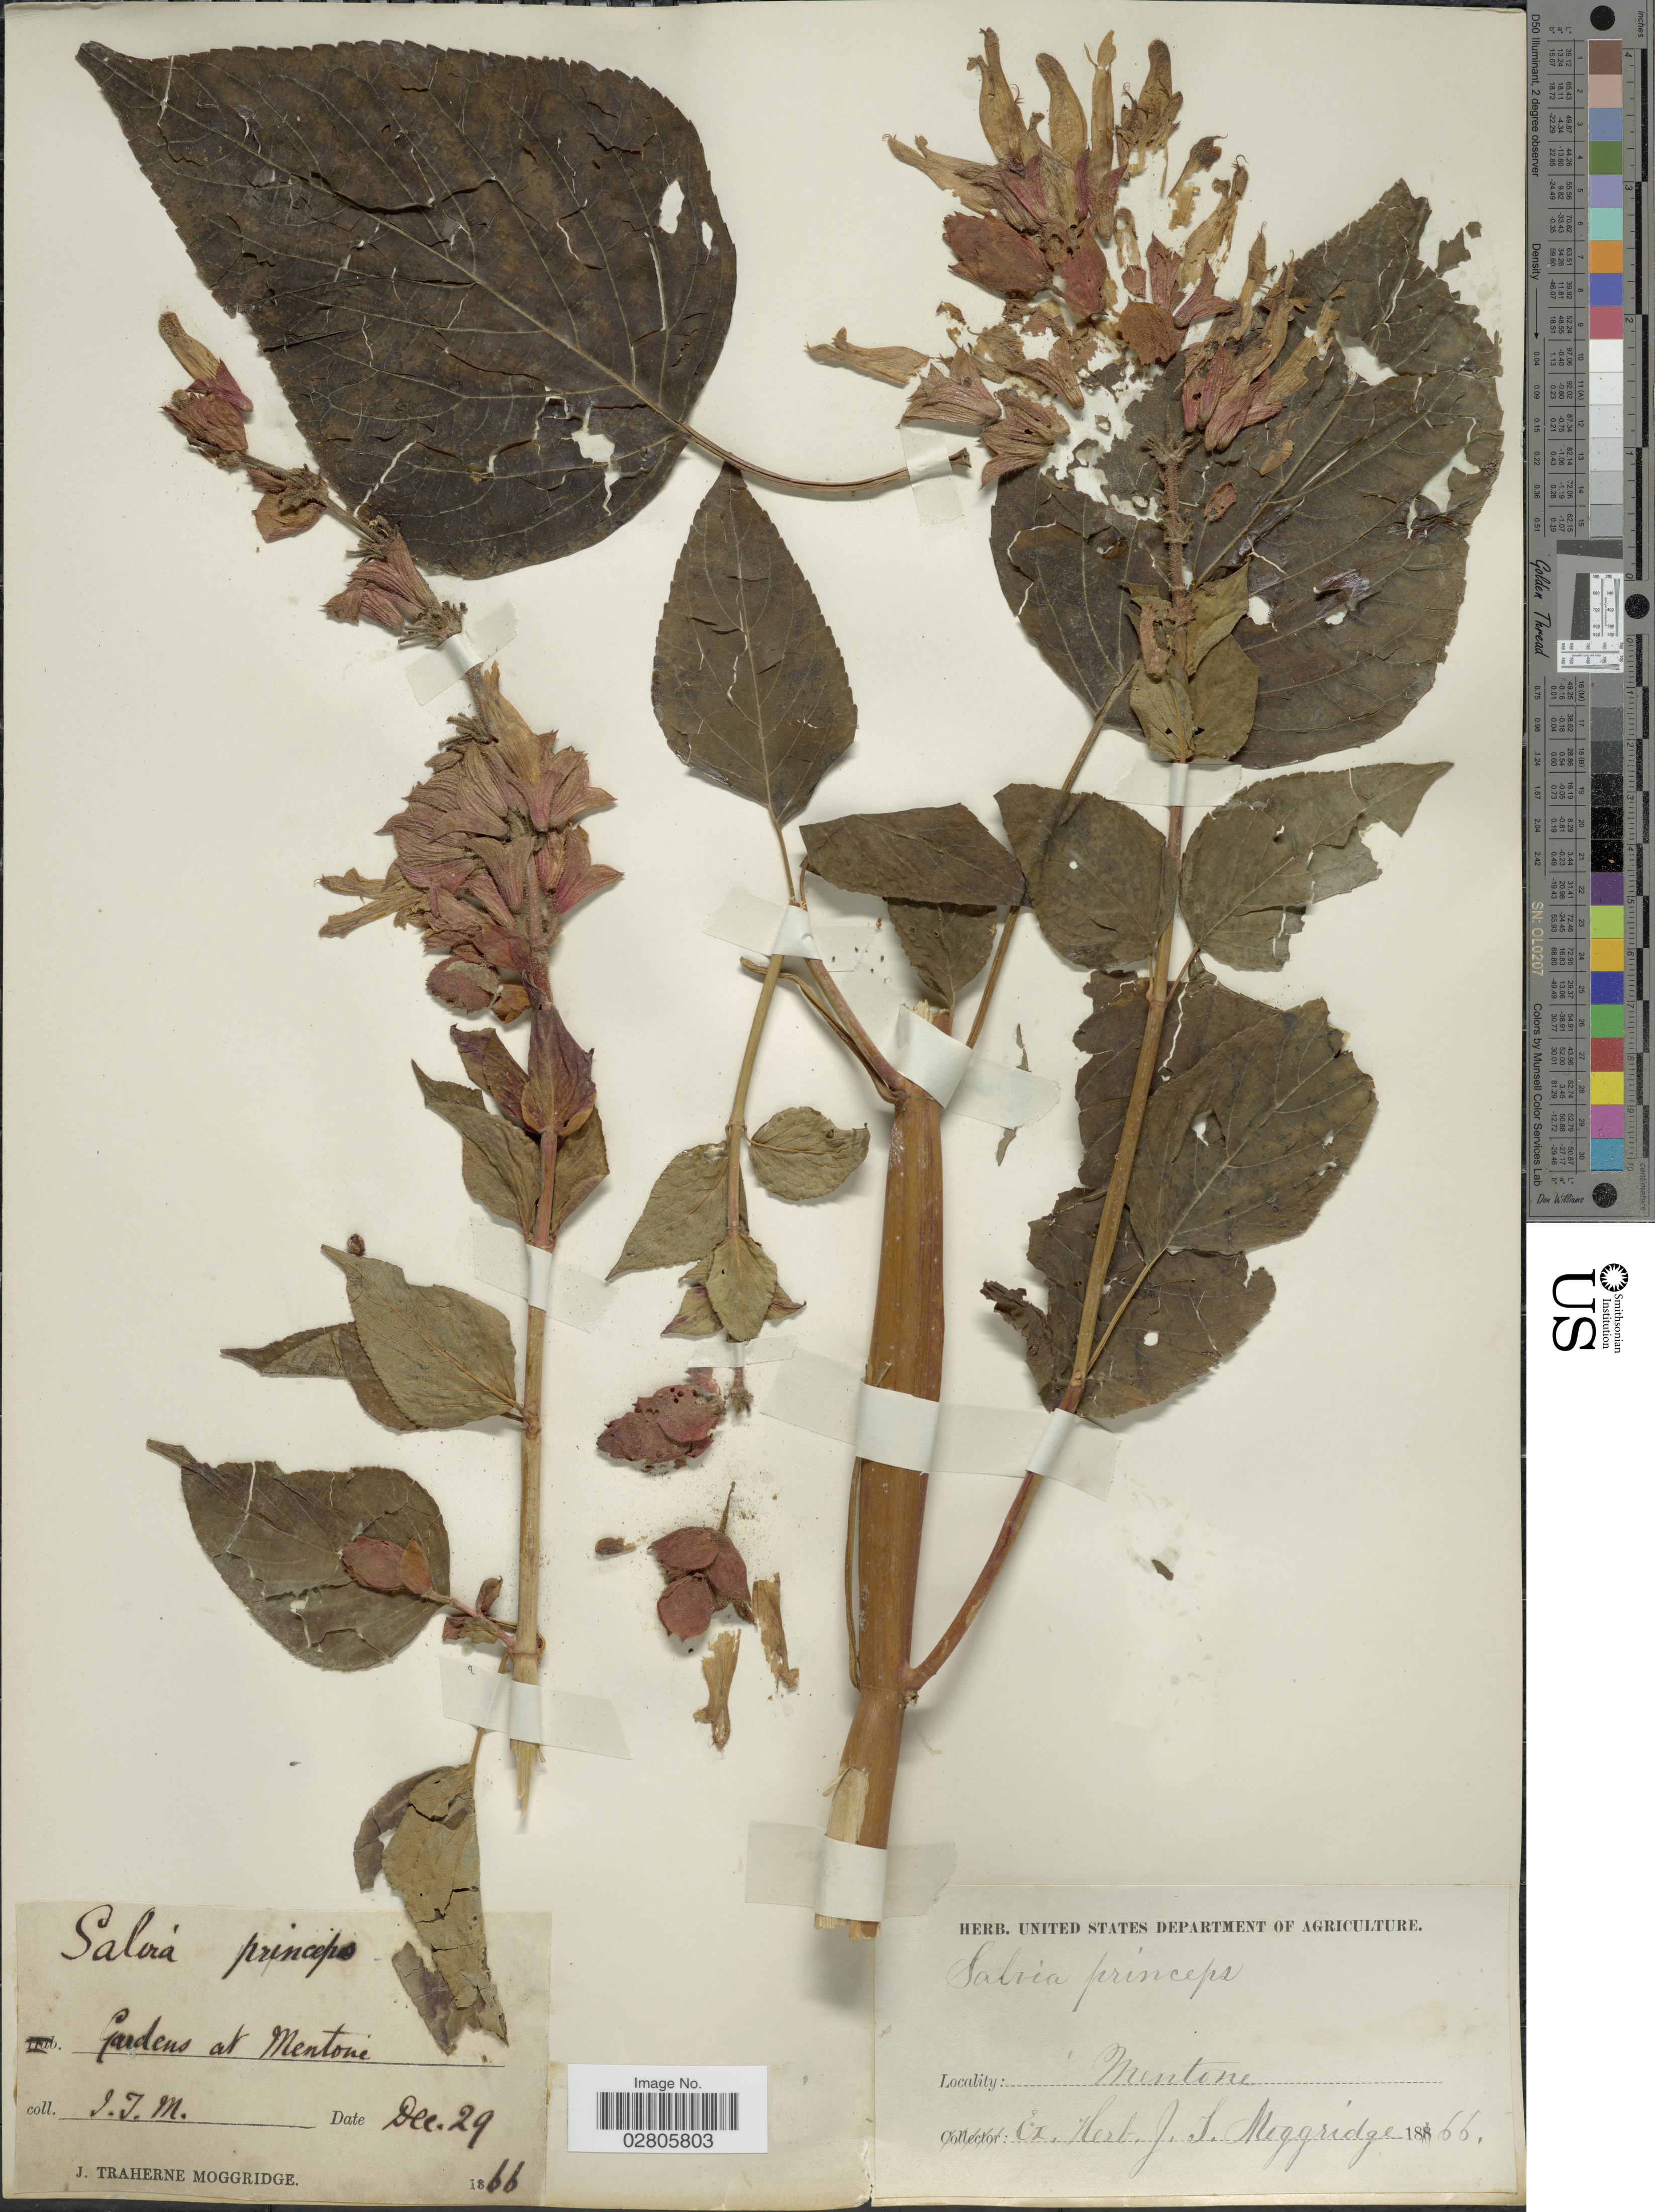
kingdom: Plantae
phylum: Tracheophyta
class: Magnoliopsida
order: Lamiales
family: Lamiaceae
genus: Salvia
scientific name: Salvia princeps ined.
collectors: J. T. Moggridge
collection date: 1866-12-29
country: France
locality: Gardens at Mentone